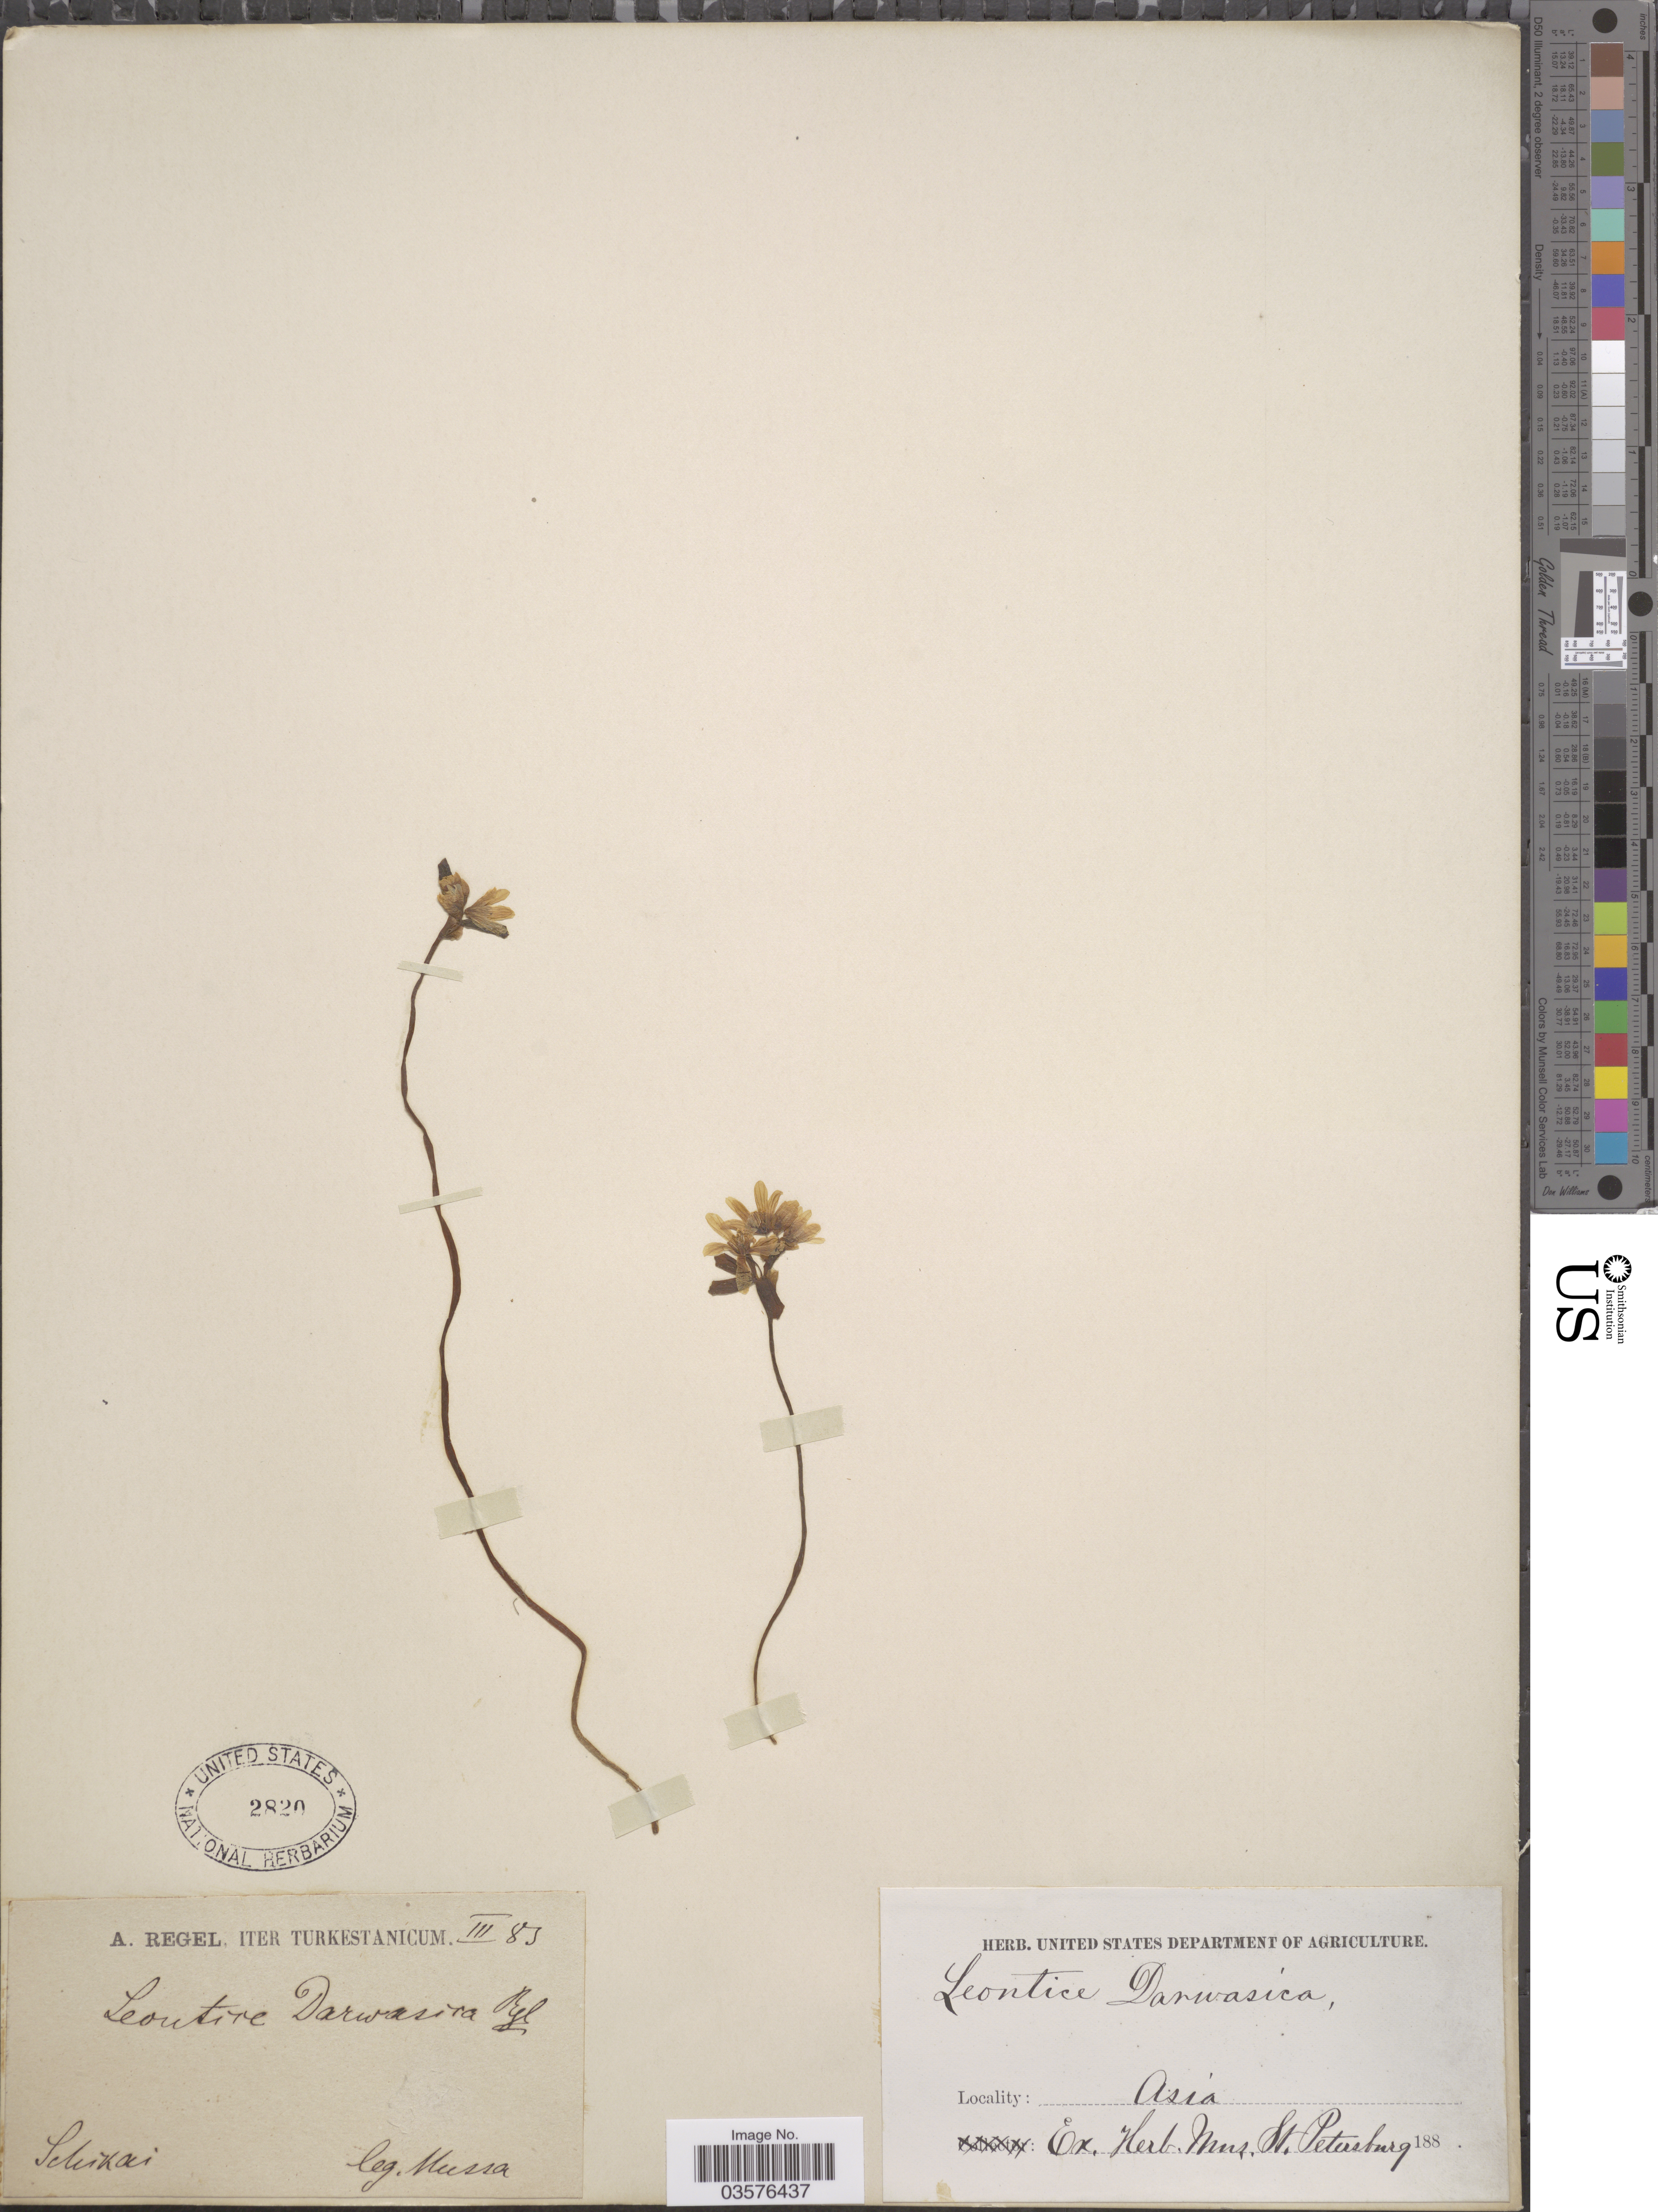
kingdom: Plantae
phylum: Tracheophyta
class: Magnoliopsida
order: Ranunculales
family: Berberidaceae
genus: Gymnospermium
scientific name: Gymnospermium darwasicum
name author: (Regel) Takht.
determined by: Strong, Mark T., (BOT), Smithsonian Institution - National Museum of Natural History (UNITED STATES)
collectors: Mussa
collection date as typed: Transcribed d/m/y: /3/83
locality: Iter Turkestanicum. Schizai [interpreted]. Asia.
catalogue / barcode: US 2820